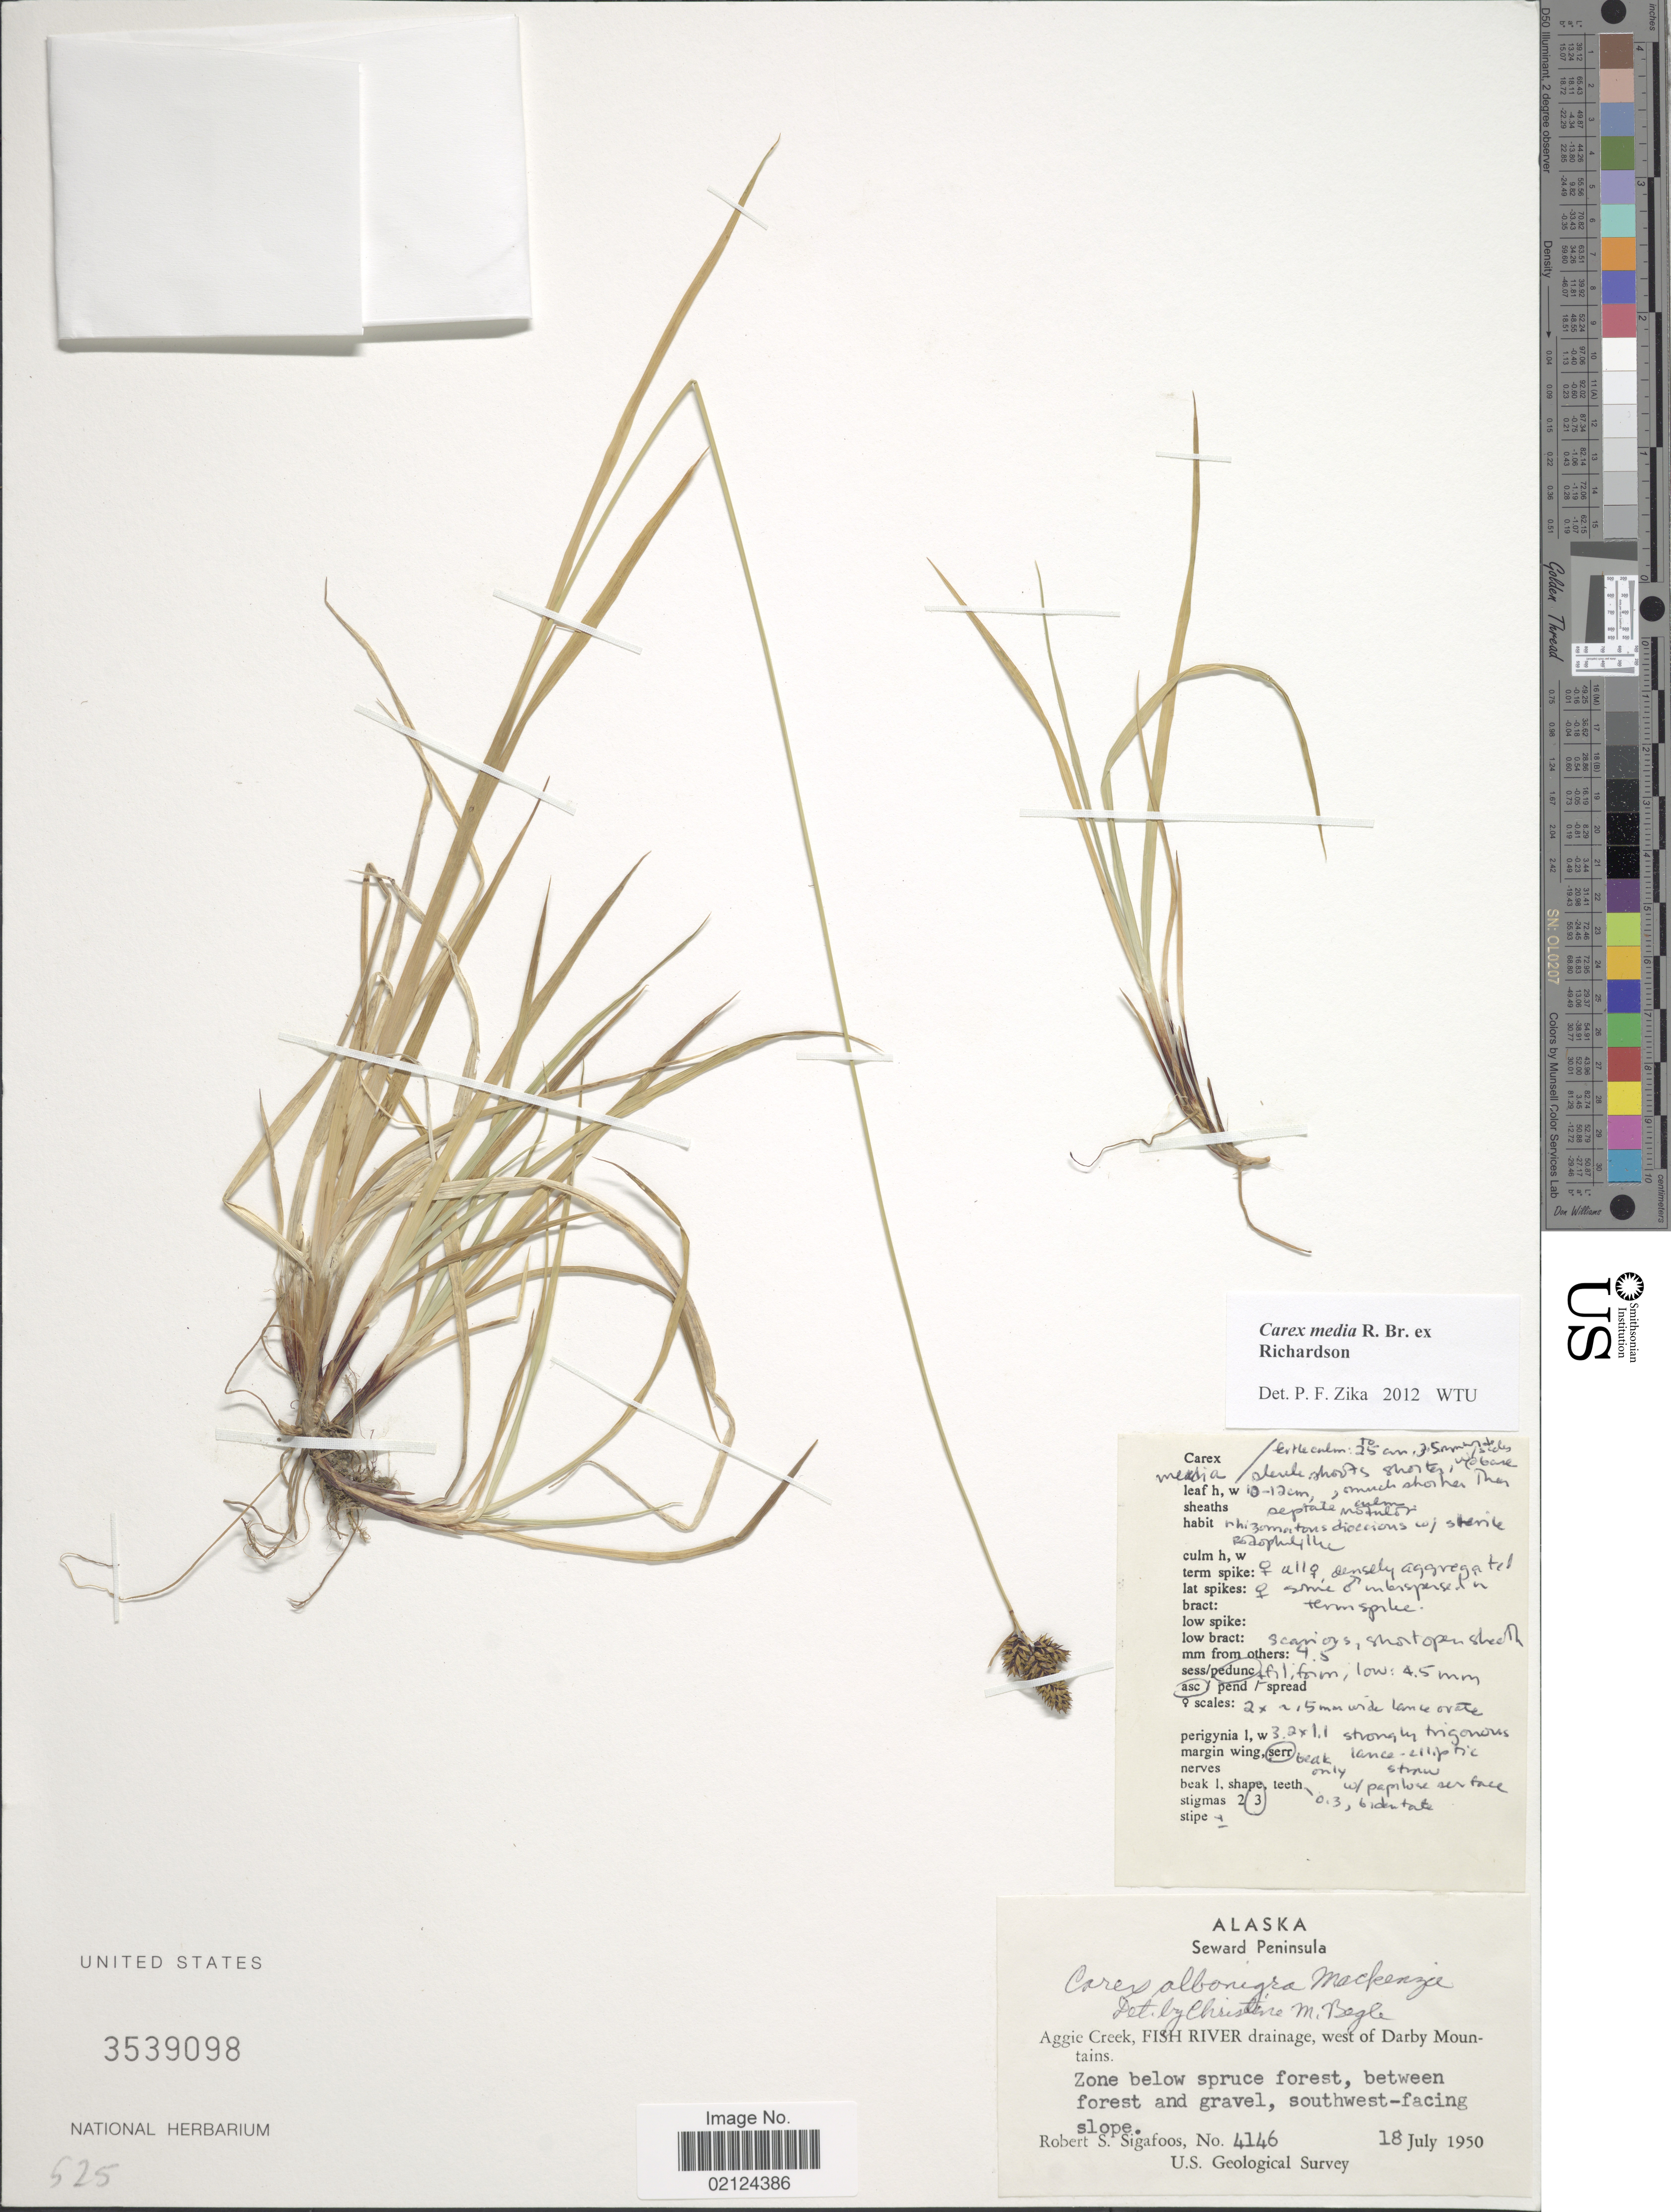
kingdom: Plantae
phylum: Tracheophyta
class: Liliopsida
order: Poales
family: Cyperaceae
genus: Carex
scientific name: Carex media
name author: R. Br.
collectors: R. Sigafoos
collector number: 4146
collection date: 1950-07-18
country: United States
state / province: Alaska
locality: Seward Peninsula, Aggie Creek, Fish River drainage, west of Darby Mountains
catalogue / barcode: US 3539098